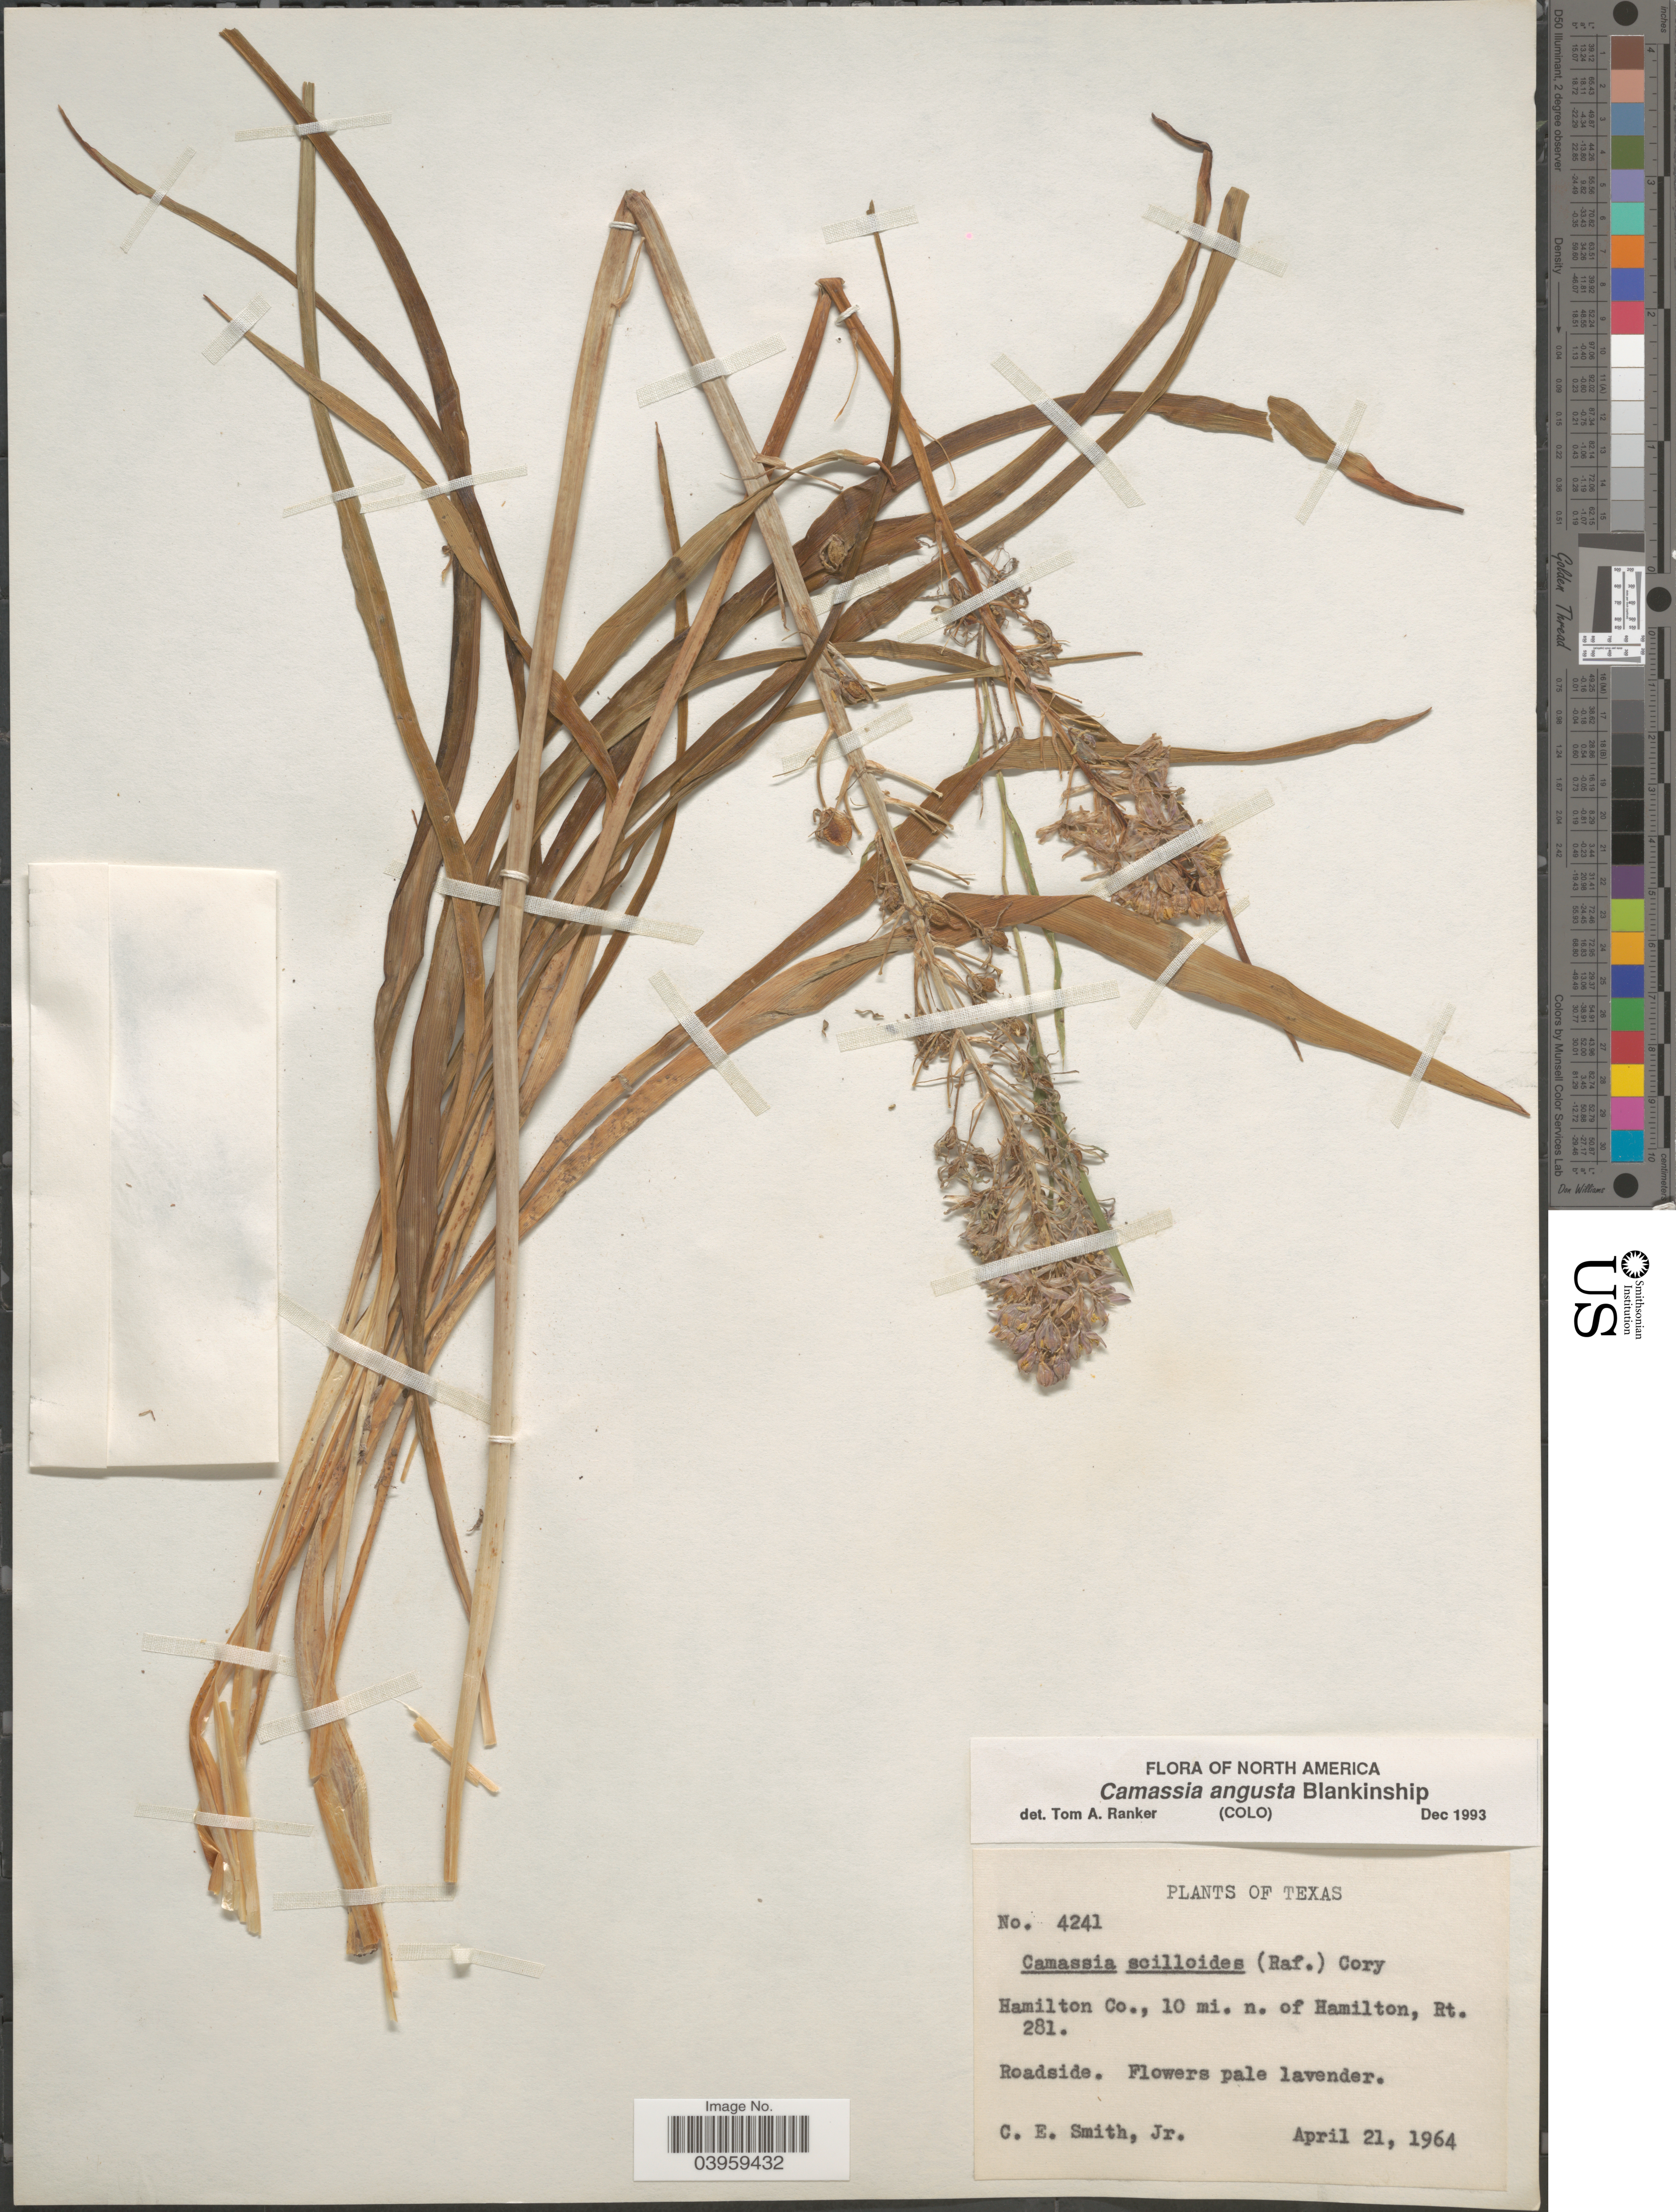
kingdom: Plantae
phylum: Tracheophyta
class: Liliopsida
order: Asparagales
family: Asparagaceae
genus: Camassia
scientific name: Camassia angusta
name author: (Engelm.) Blank.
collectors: C. E. Smith Jr.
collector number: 4241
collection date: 1964-04-21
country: United States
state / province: Texas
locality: Hamilton Co., 10 mi. n. of Hamilton, Rt. 281.